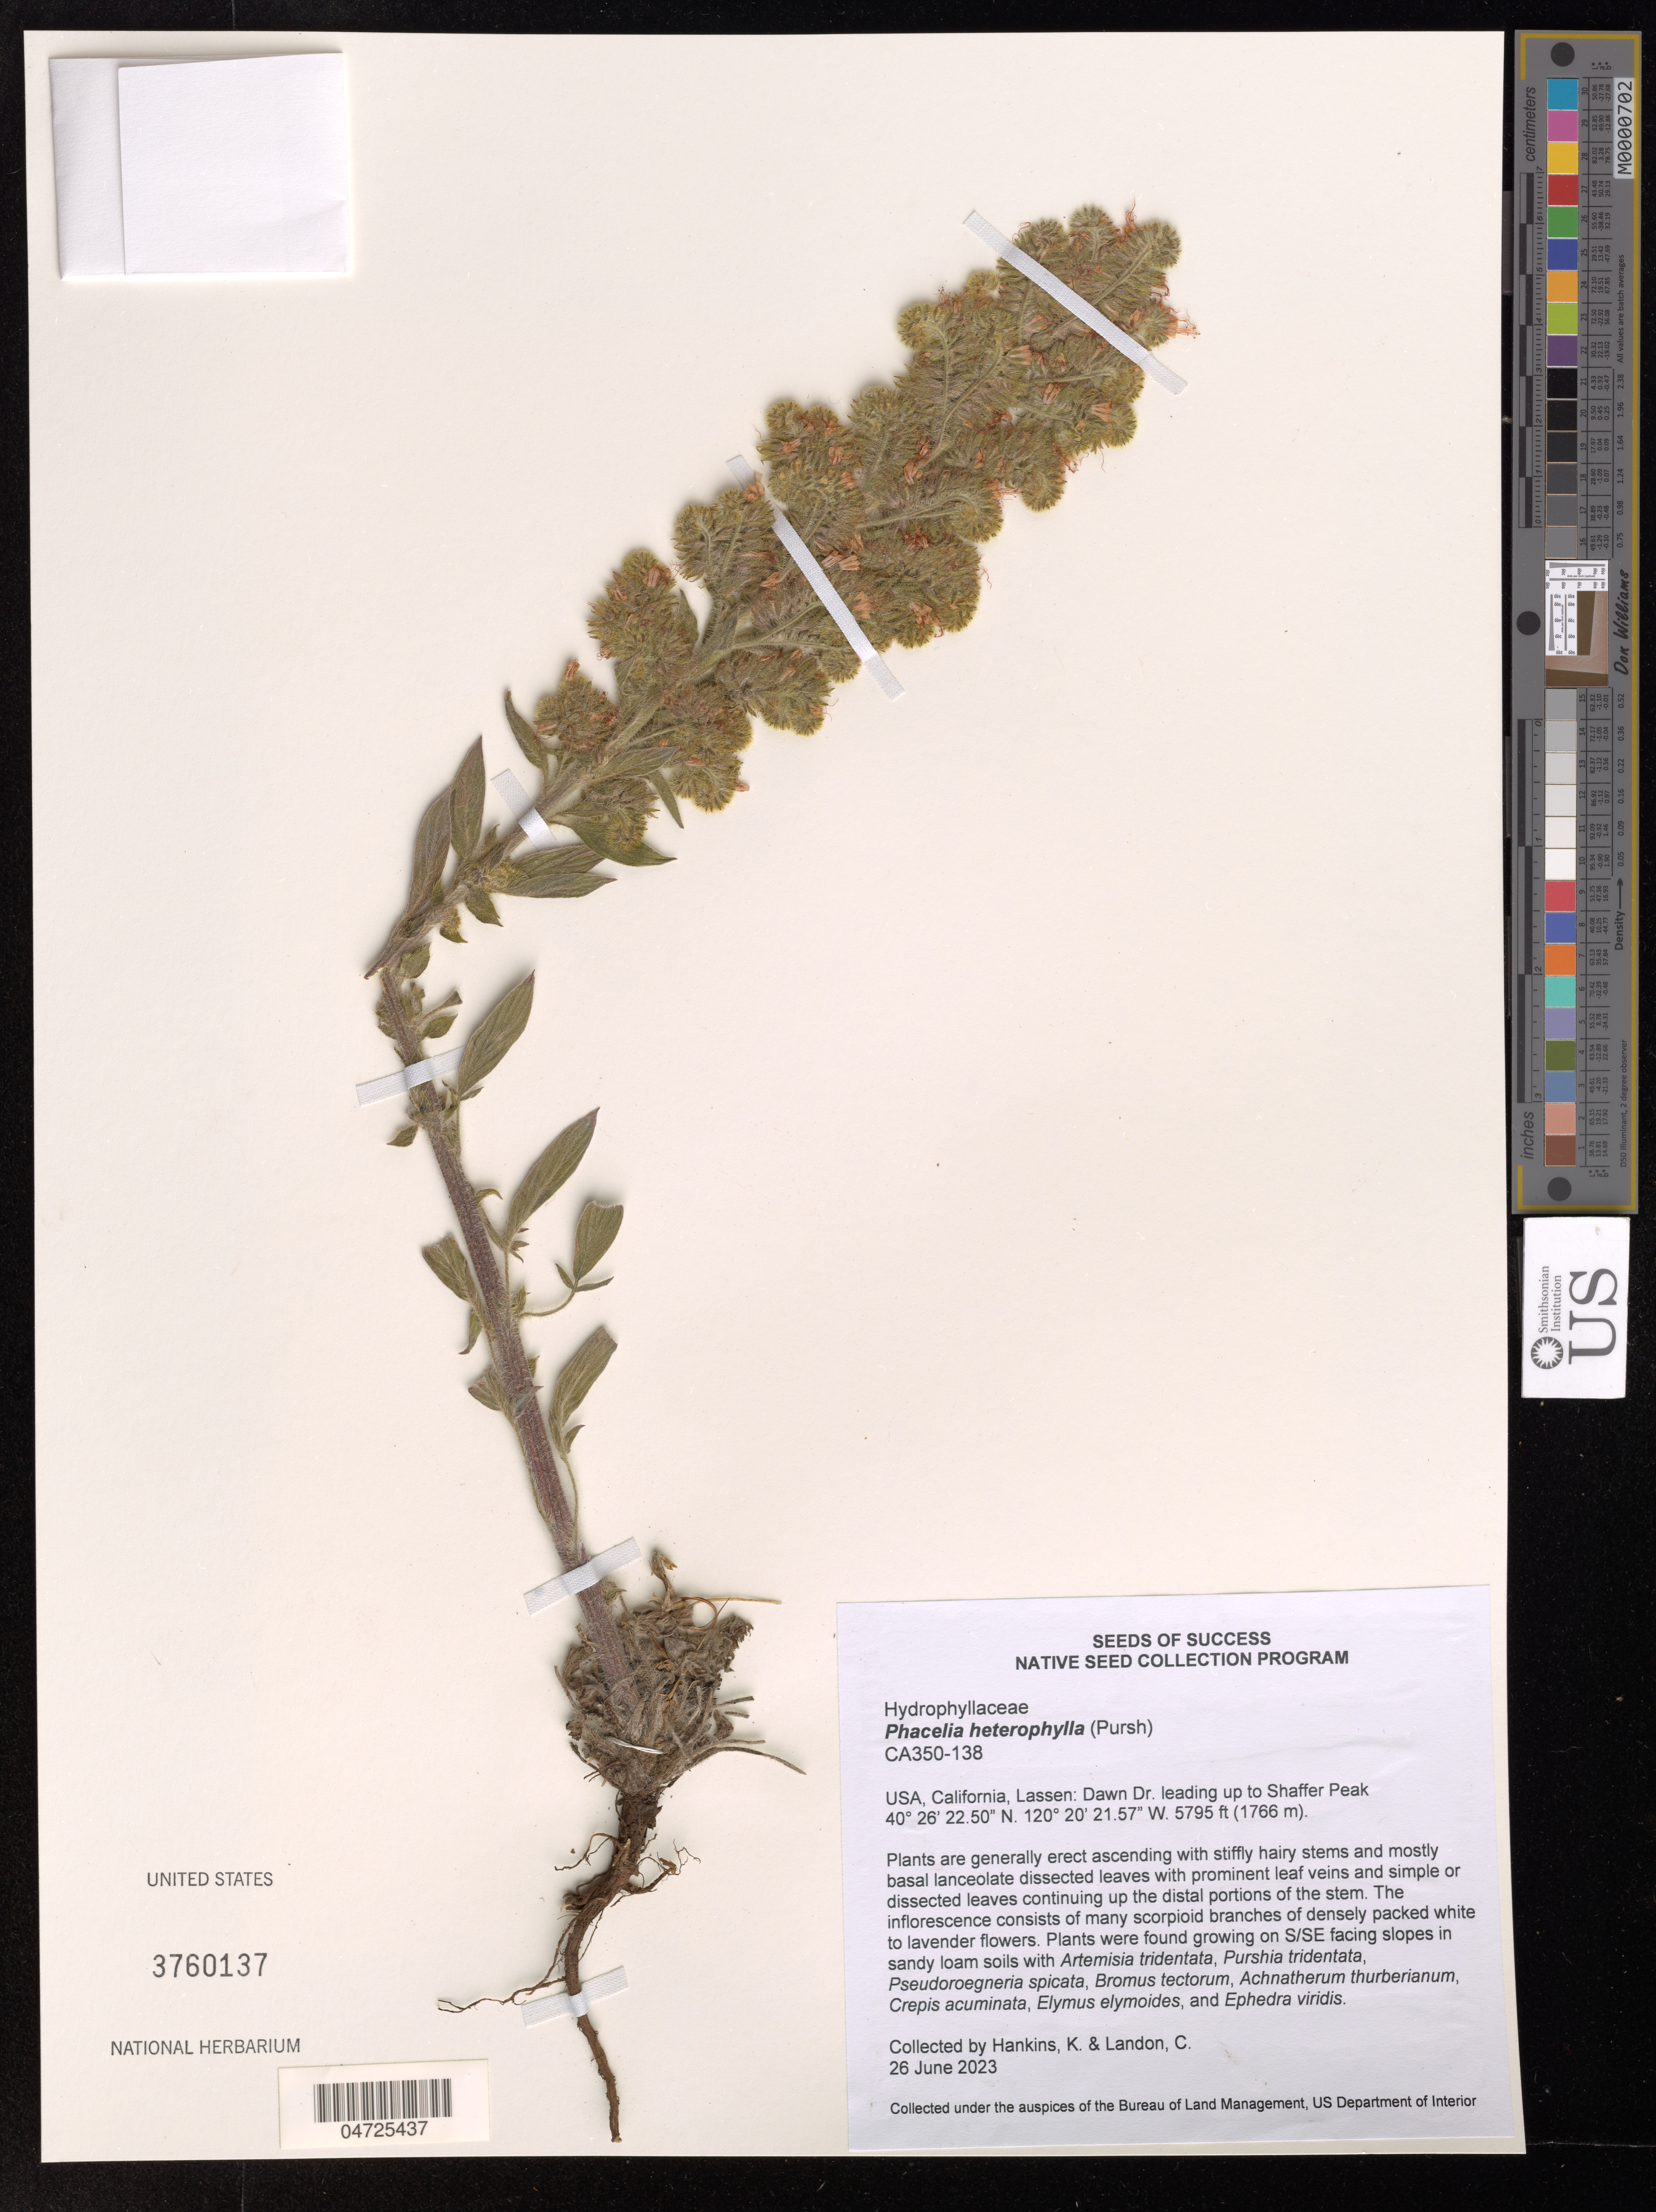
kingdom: Plantae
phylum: Tracheophyta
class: Magnoliopsida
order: Boraginales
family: Hydrophyllaceae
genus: Phacelia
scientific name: Phacelia heterophylla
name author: Pursh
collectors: K. Hankins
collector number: CA350-138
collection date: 2023-06-26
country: United States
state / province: California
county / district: Lassen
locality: Lassen: Dawn Dr. leading up to Shaffer Peak.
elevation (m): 1766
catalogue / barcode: US 3760137